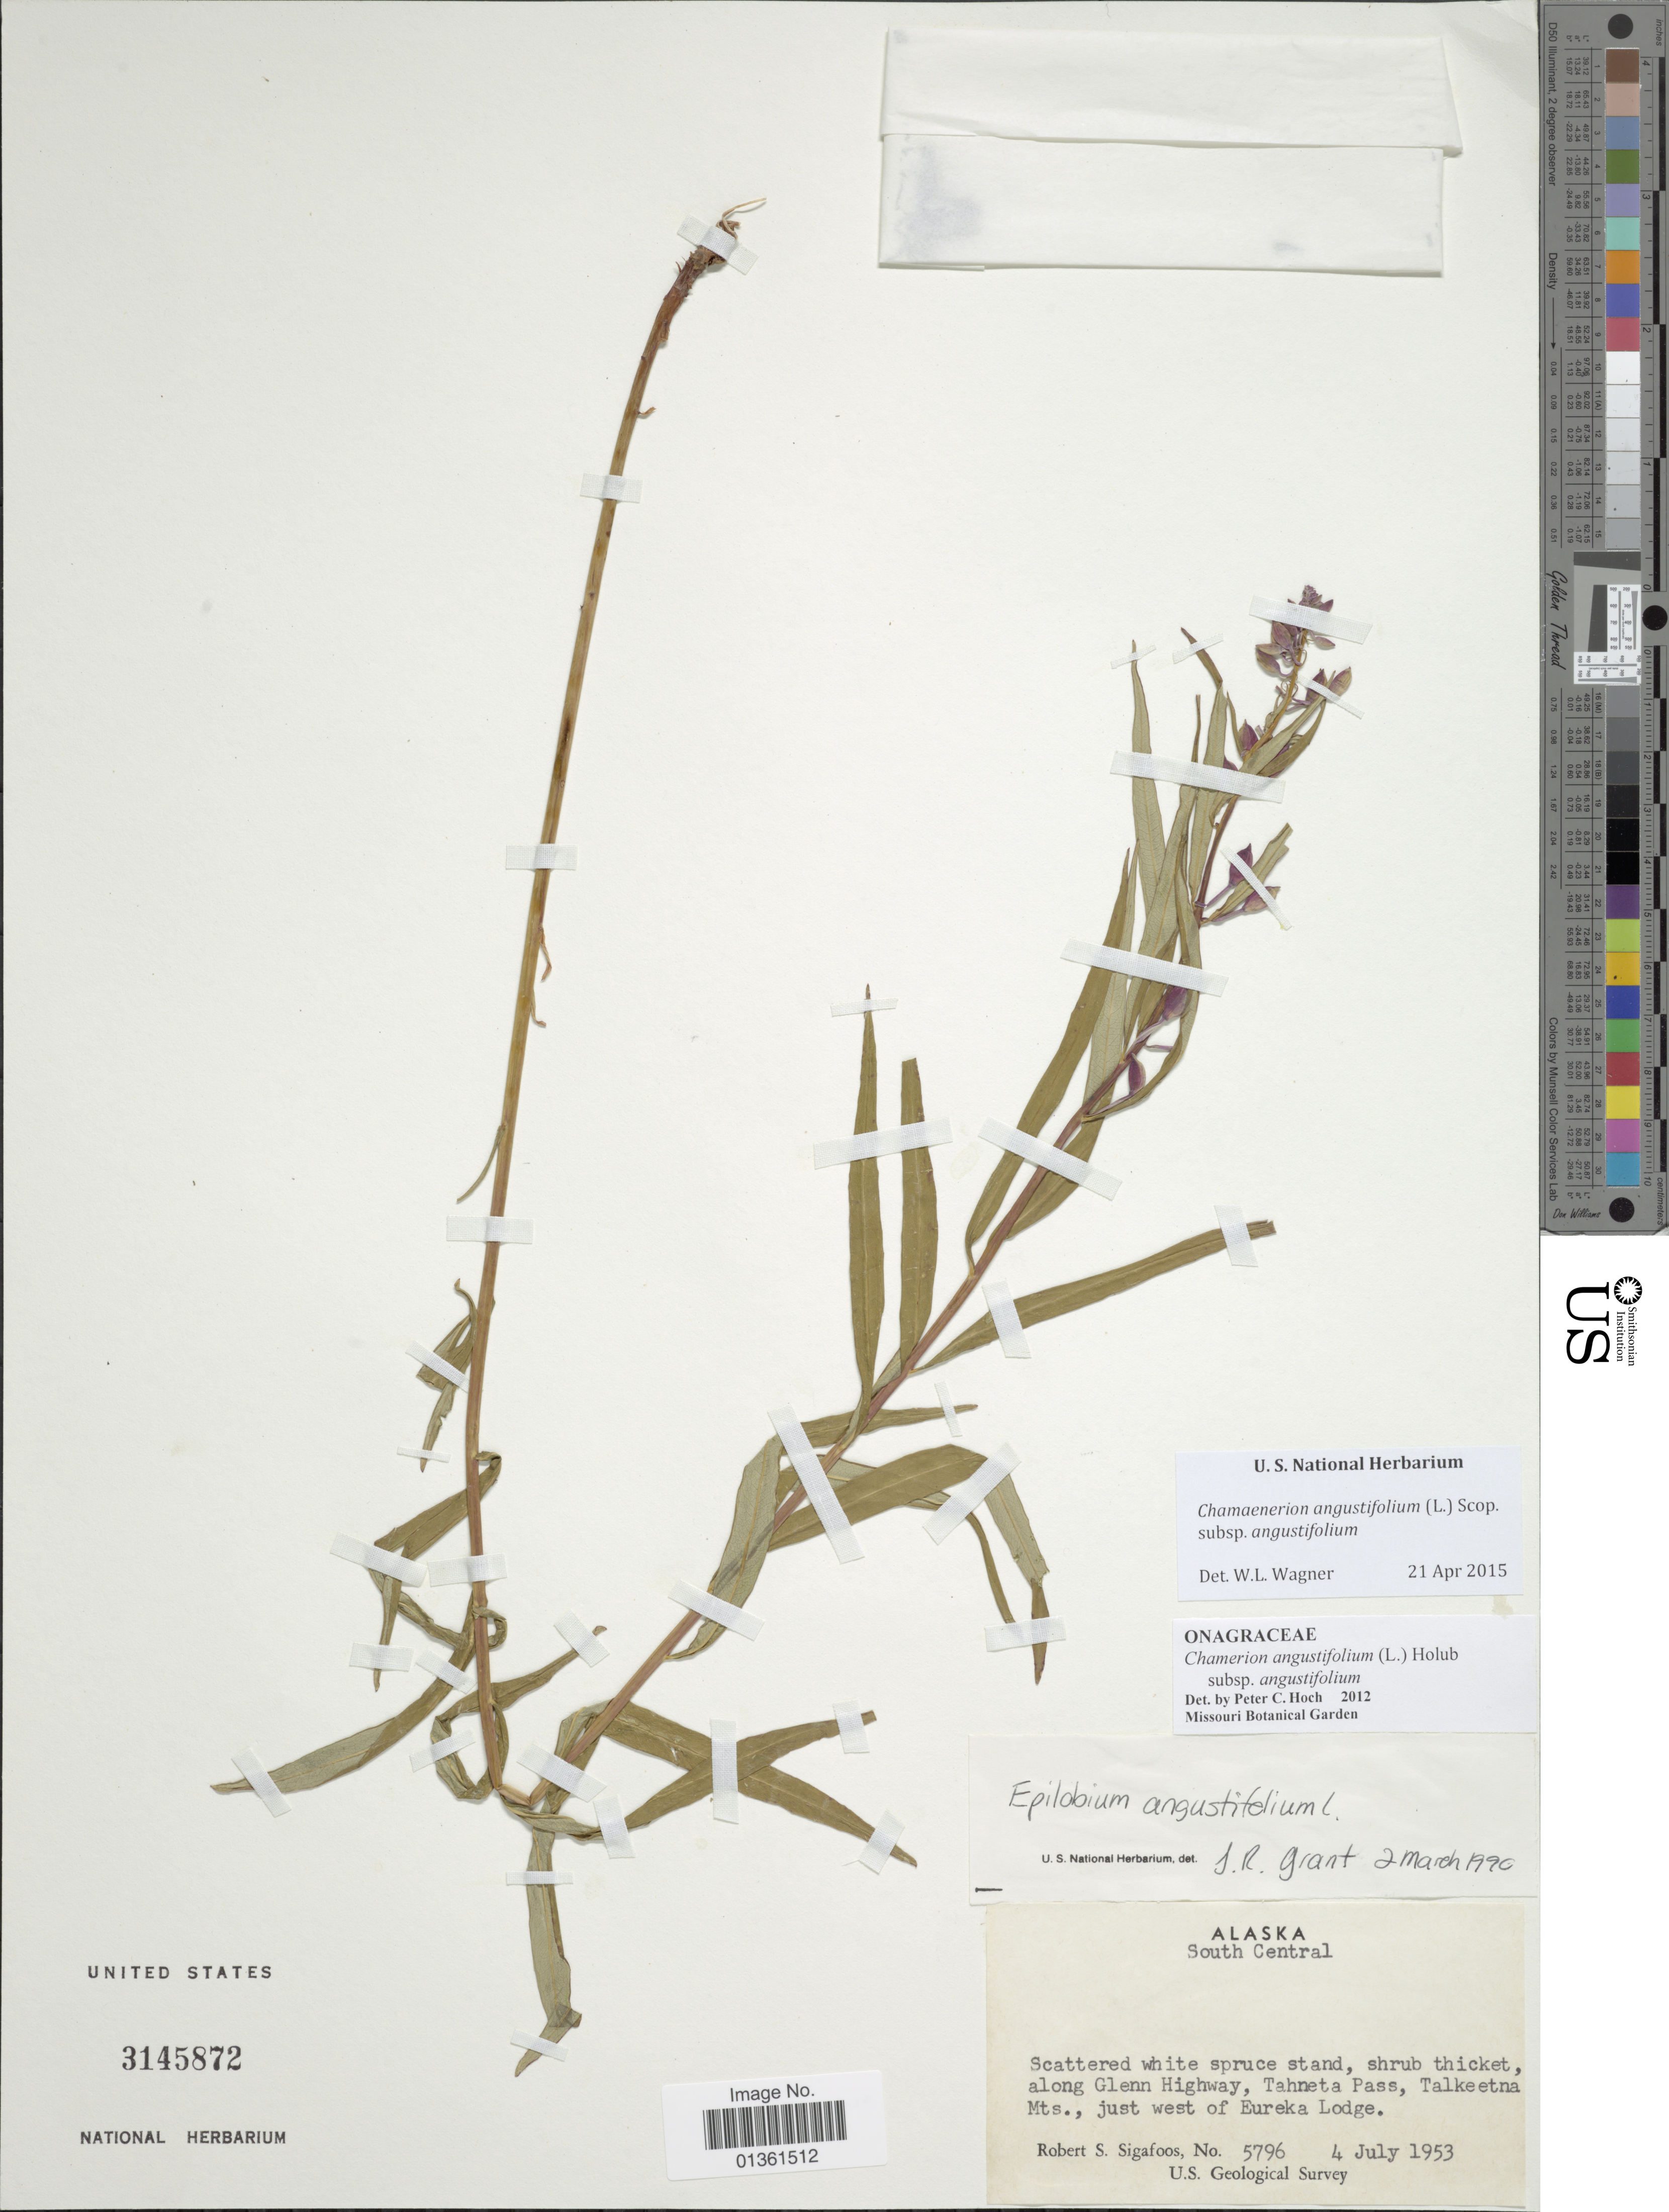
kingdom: Plantae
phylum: Tracheophyta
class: Magnoliopsida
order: Myrtales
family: Onagraceae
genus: Chamaenerion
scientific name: Chamaenerion angustifolium subsp. angustifolium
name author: (L.) Scop.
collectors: R. Sigafoos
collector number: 5796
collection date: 1953-07-04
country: United States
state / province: Alaska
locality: South Central. Along Glenn Highway, Tahneta Pass, Talkeetna Mts., just west of Eureka Lodge.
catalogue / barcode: US 3145872